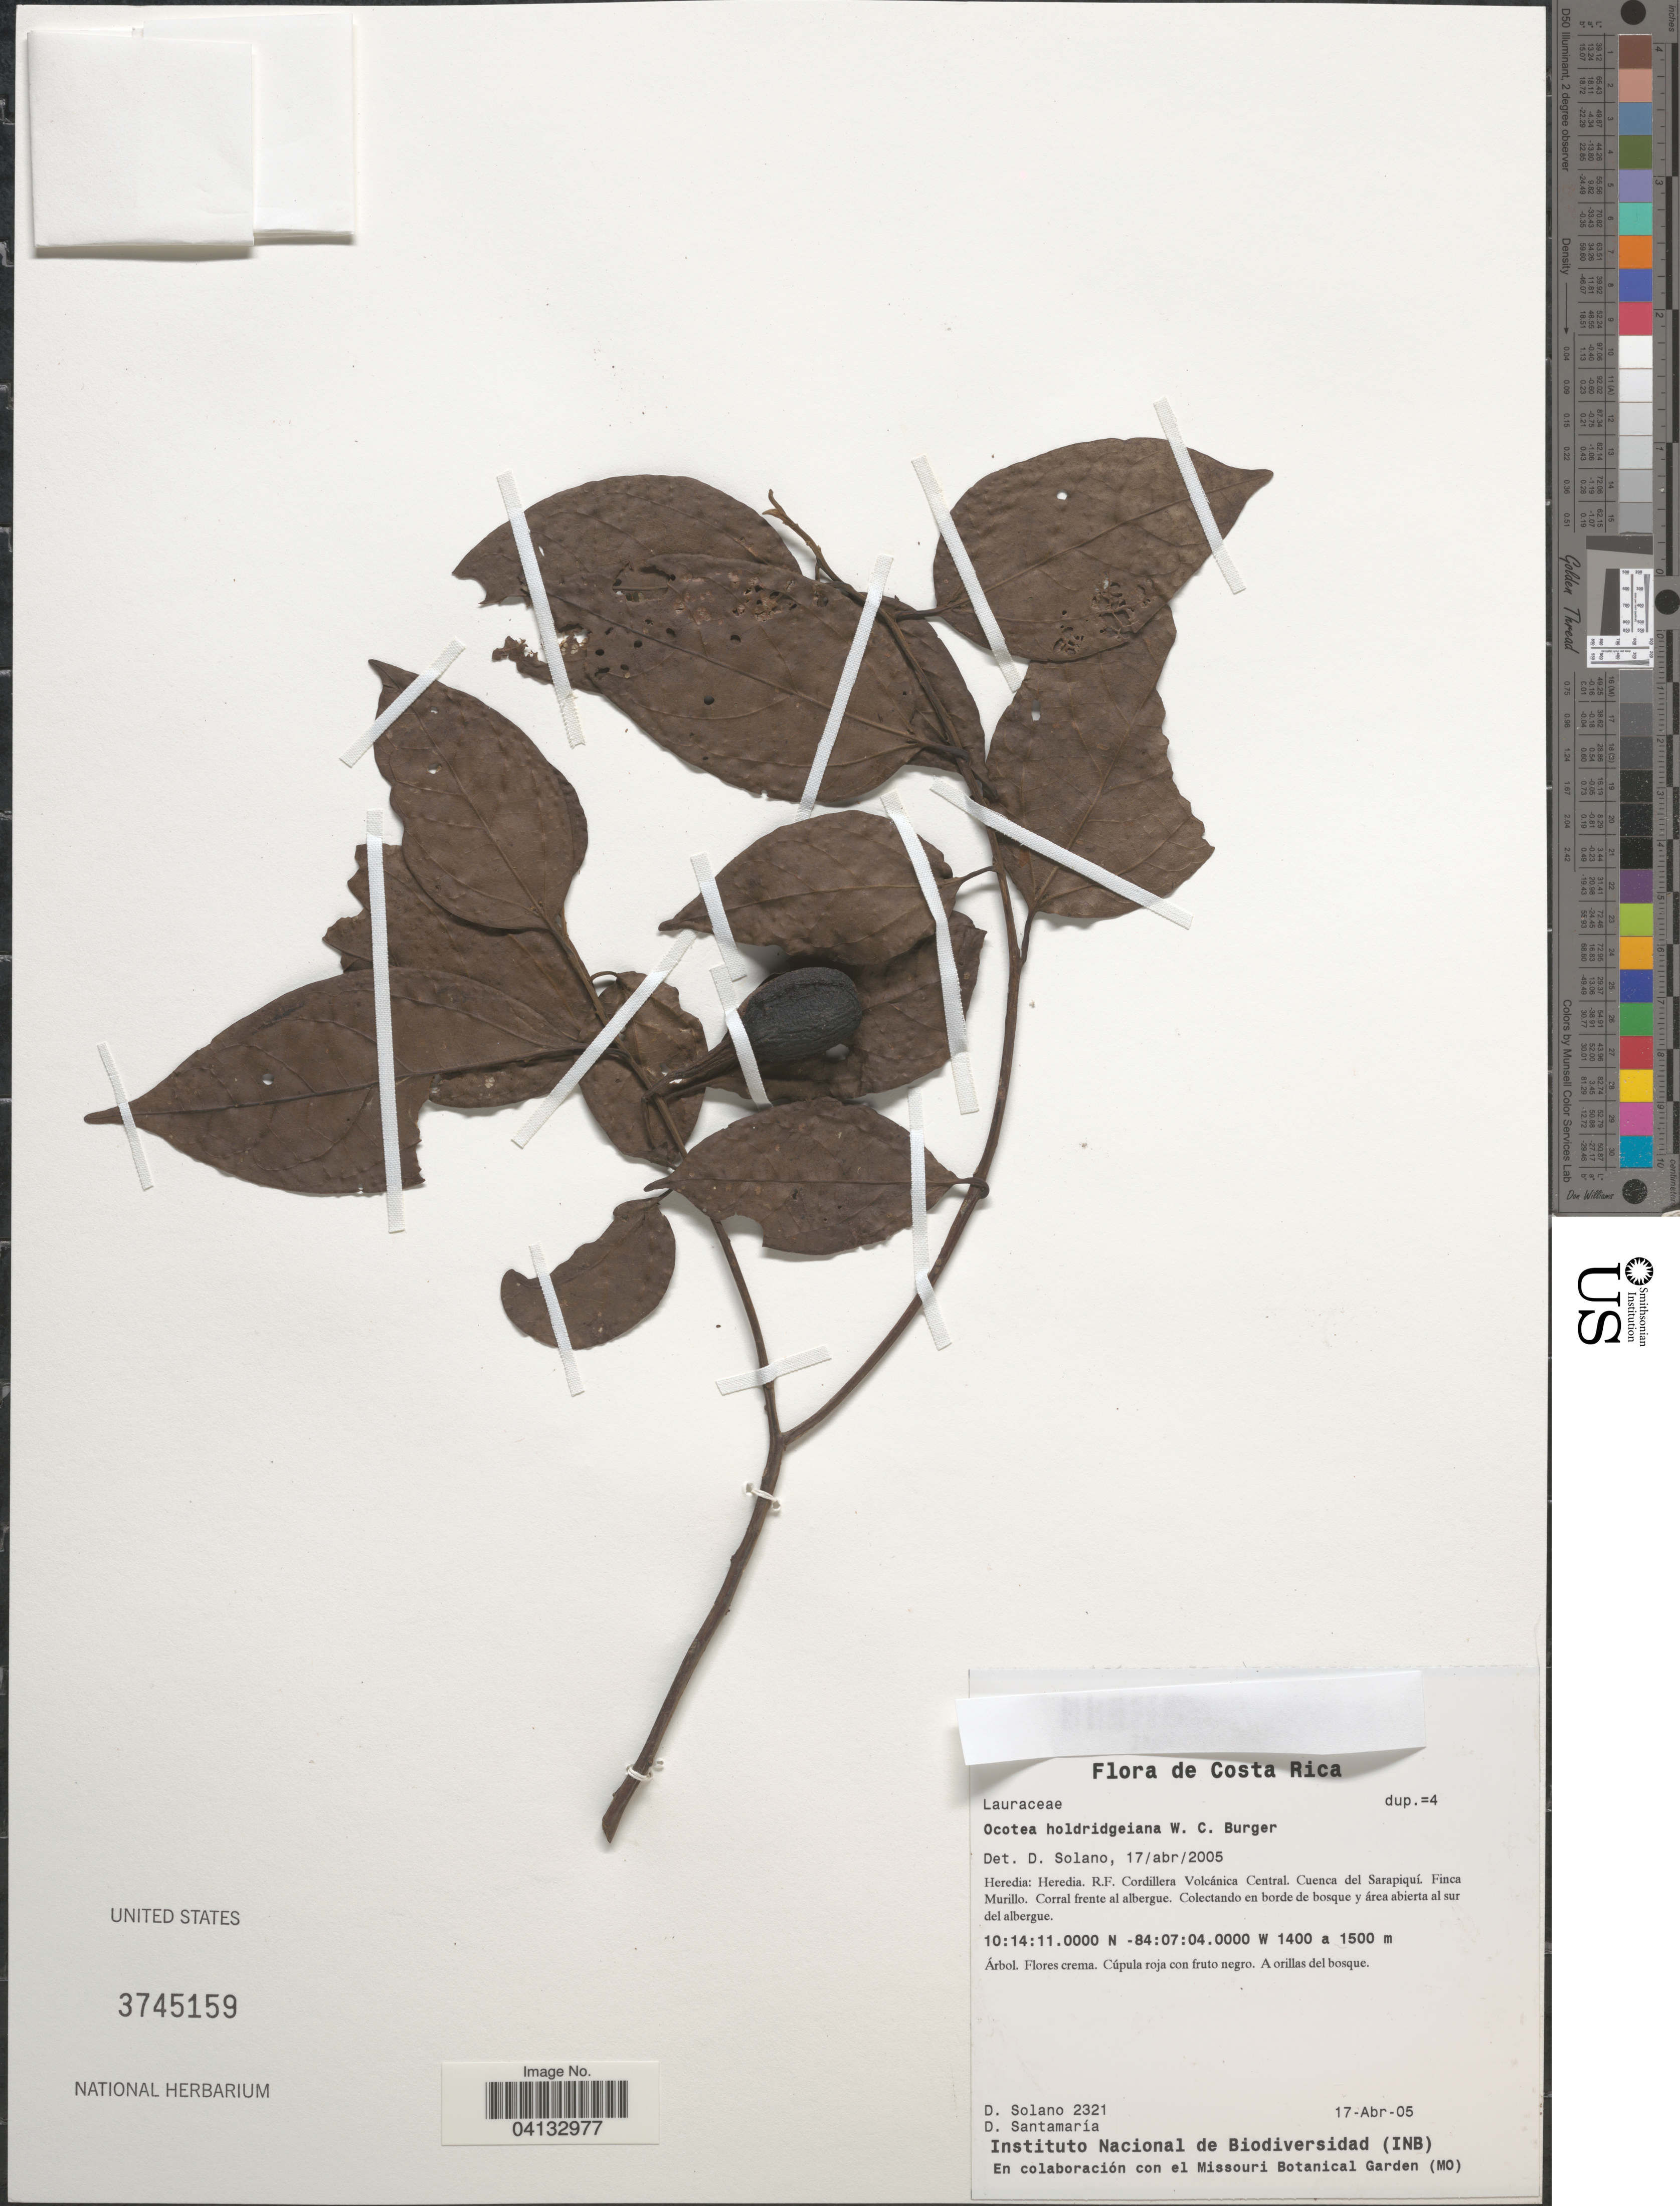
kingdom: Plantae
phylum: Tracheophyta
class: Magnoliopsida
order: Laurales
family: Lauraceae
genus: Ocotea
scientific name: Ocotea holdridgeana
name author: W.C. Burger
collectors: D. Solano & D. Santamaria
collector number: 2321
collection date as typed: Transcribed d/m/y: 17/4/5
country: Costa Rica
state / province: Heredia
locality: Heredia. R.F. Cordillera Volcánica Central. Cuenca del Sarapiquí. Finca Murillo.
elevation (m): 1400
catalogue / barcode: US 3745159